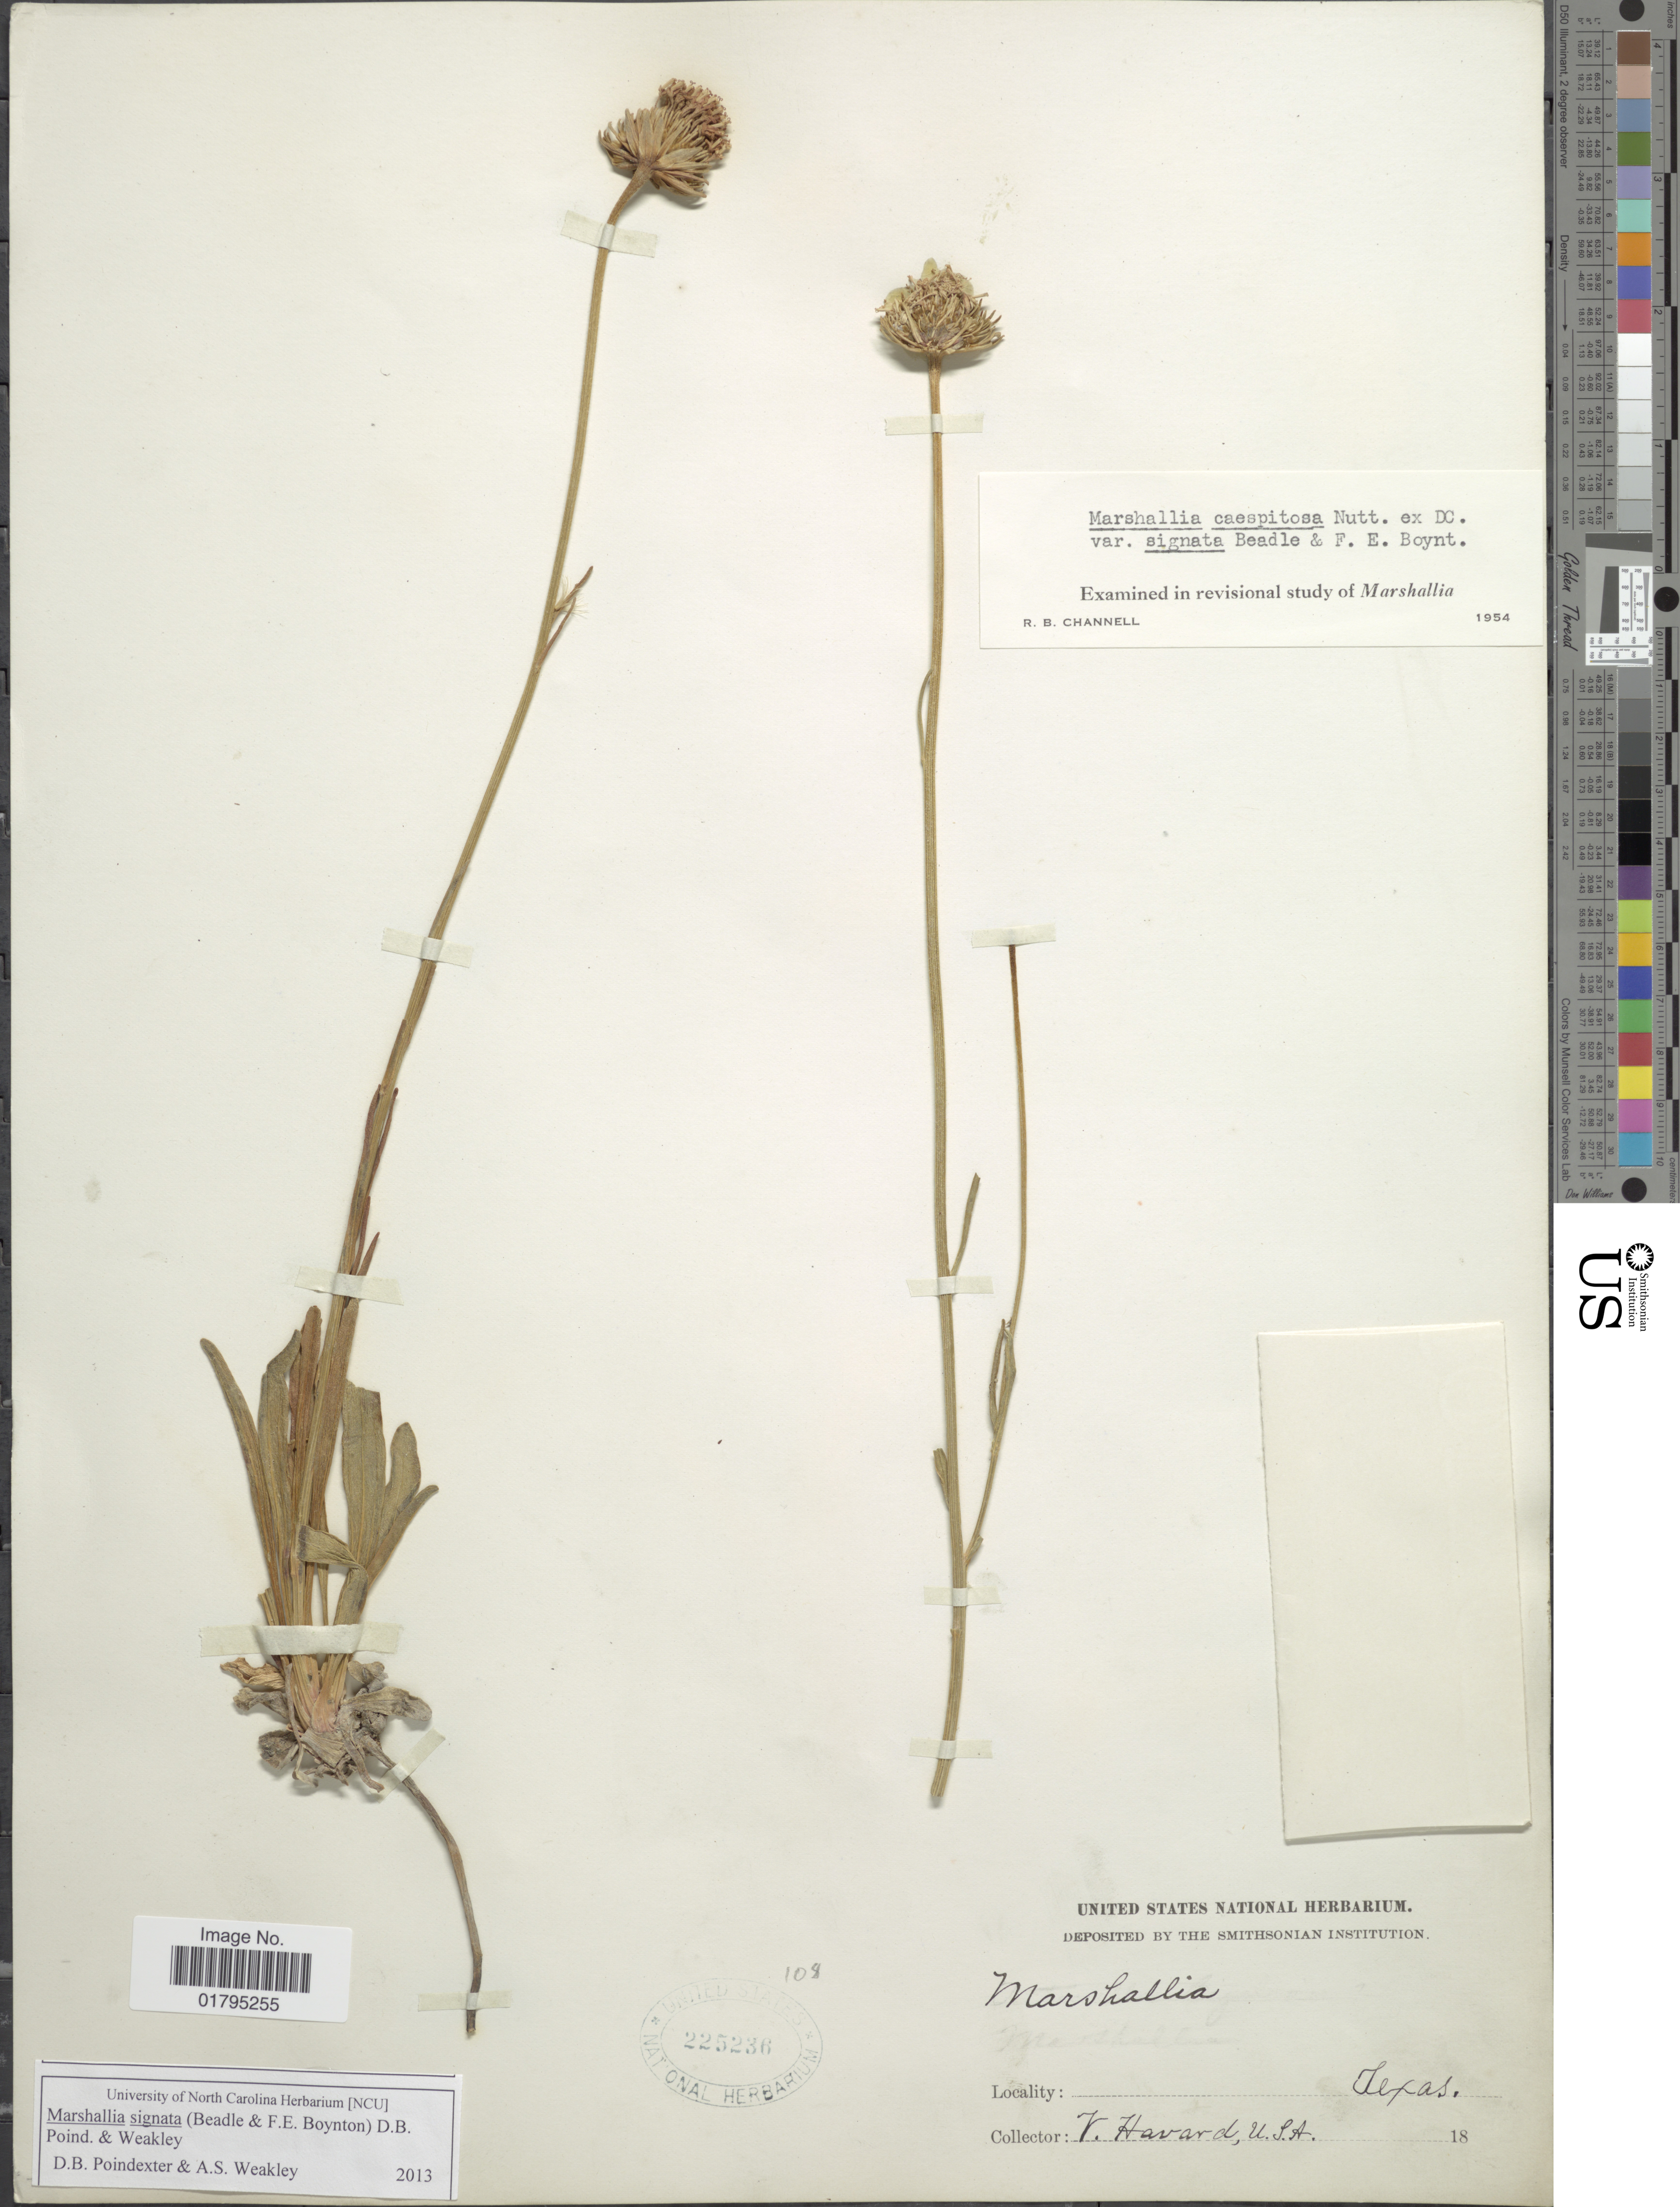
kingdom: Plantae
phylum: Tracheophyta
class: Magnoliopsida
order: Asterales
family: Asteraceae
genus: Marshallia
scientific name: Marshallia caespitosa var. signata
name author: Beadle & F.E. Boynton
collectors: V. Harvard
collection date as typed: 18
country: United States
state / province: Texas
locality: Texas.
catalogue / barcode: US 22523